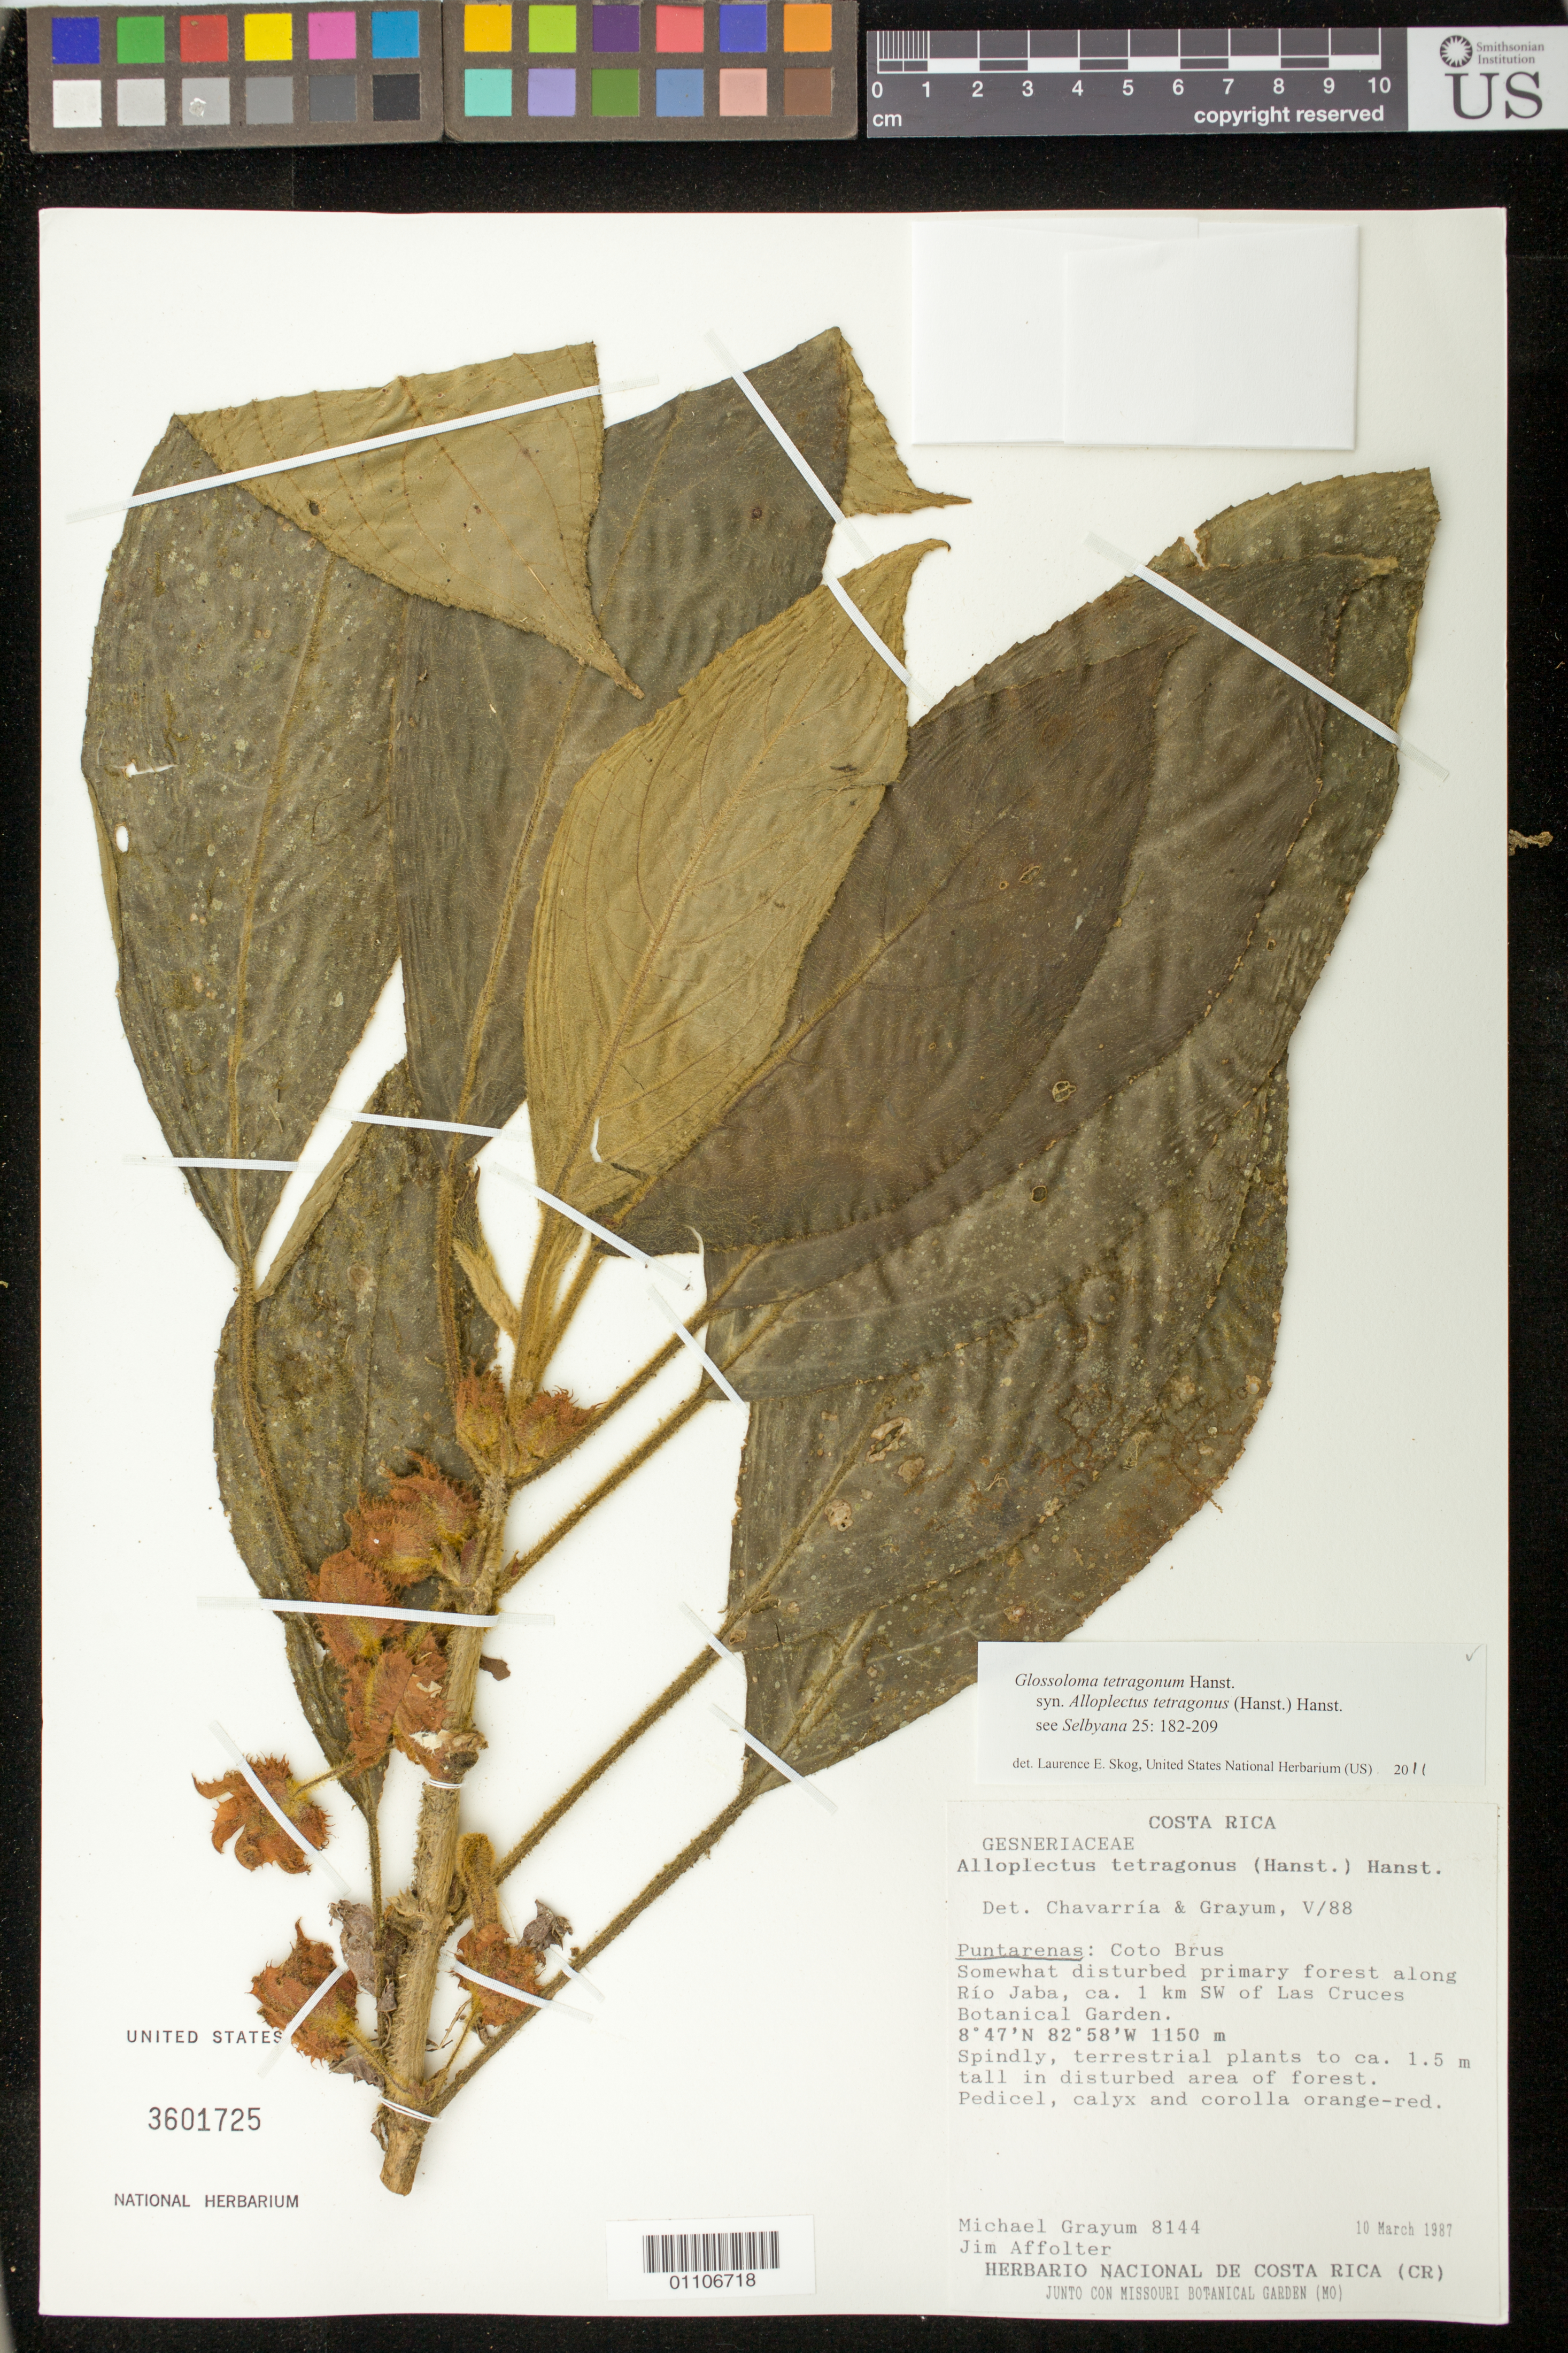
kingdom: Plantae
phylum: Tracheophyta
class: Magnoliopsida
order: Lamiales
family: Gesneriaceae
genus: Glossoloma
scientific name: Glossoloma tetragonum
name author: Hanst.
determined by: Skog, Laurence E.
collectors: M. H. Grayum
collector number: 8144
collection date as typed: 10 Mar 1987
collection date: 1987-03-10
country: Costa Rica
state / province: Puntarenas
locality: Cantón Coto Brus, Dist. San Vito, Somewhat disturbed primary forest along Rio Jaba, ca. 1 km SW of Las Cruces Botanical Garden.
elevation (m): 1150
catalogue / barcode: US 3601725